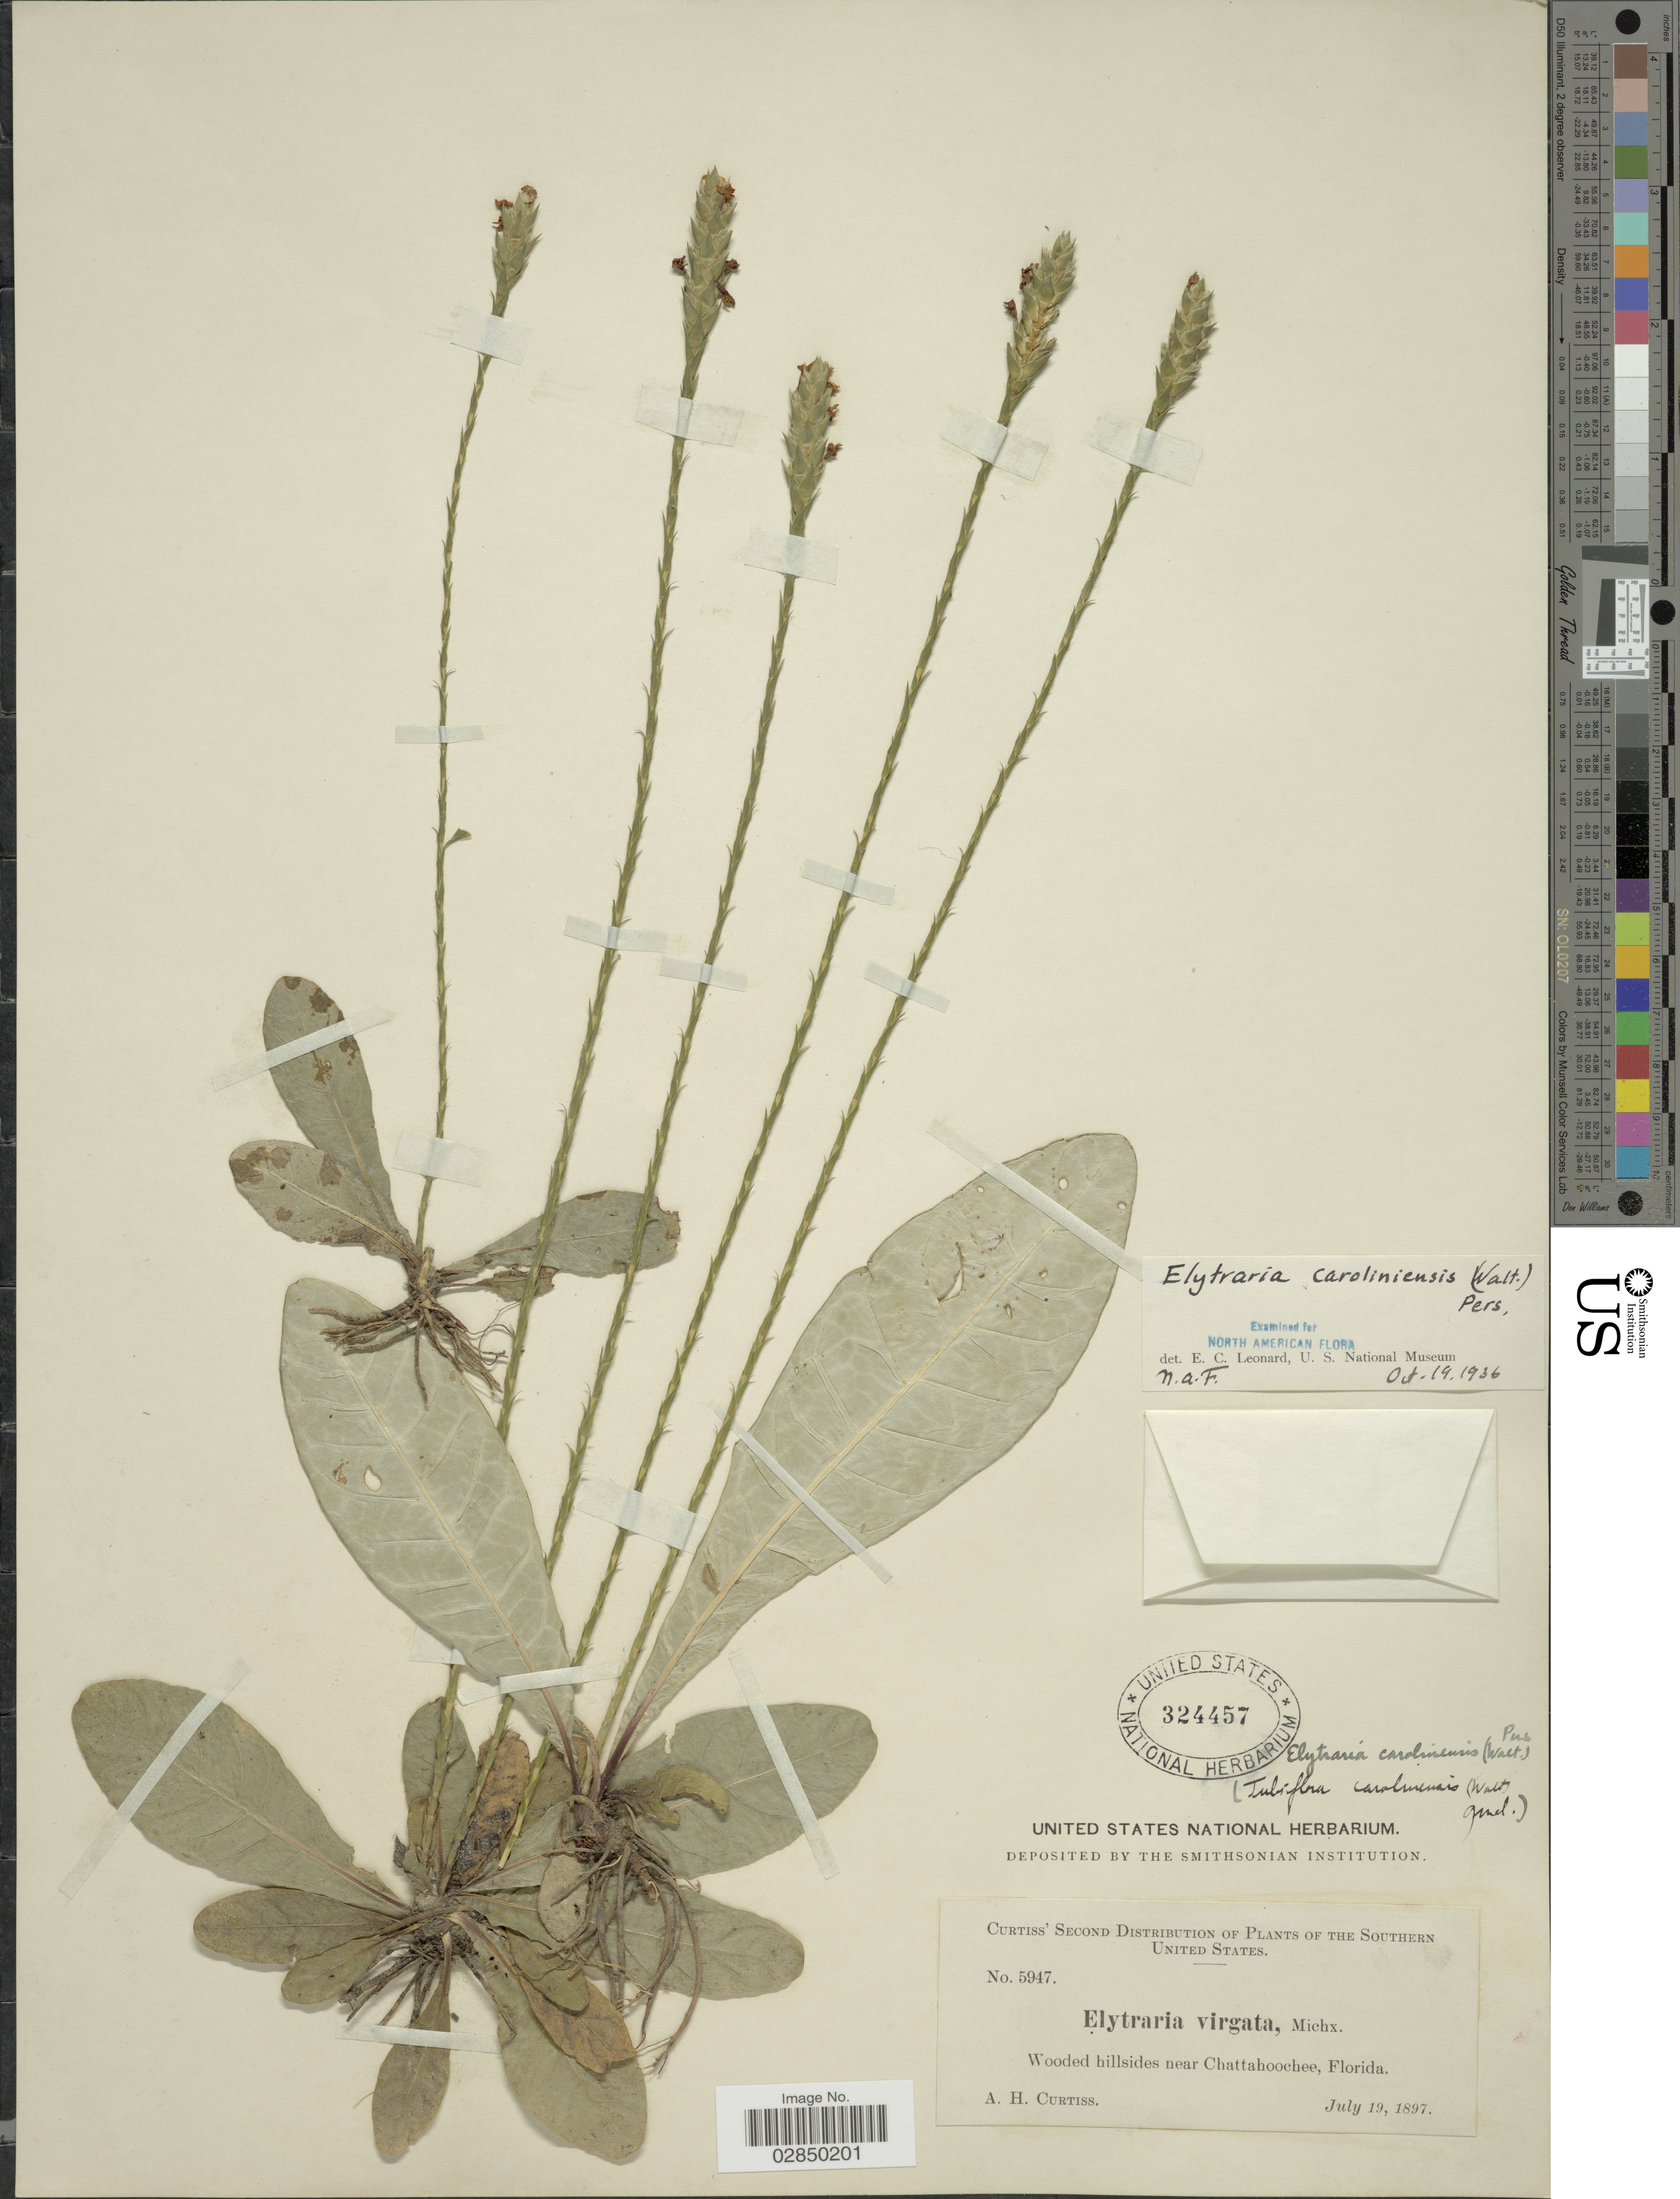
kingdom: Plantae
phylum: Tracheophyta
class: Magnoliopsida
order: Lamiales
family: Acanthaceae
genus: Elytraria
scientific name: Elytraria caroliniensis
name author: (J.F. Gmel.) Pers.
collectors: A. H. Curtiss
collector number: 5947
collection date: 1897-07-19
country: United States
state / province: Florida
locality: Southern United States. Wooded hillsides near Chattahoochee.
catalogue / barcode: US 324457